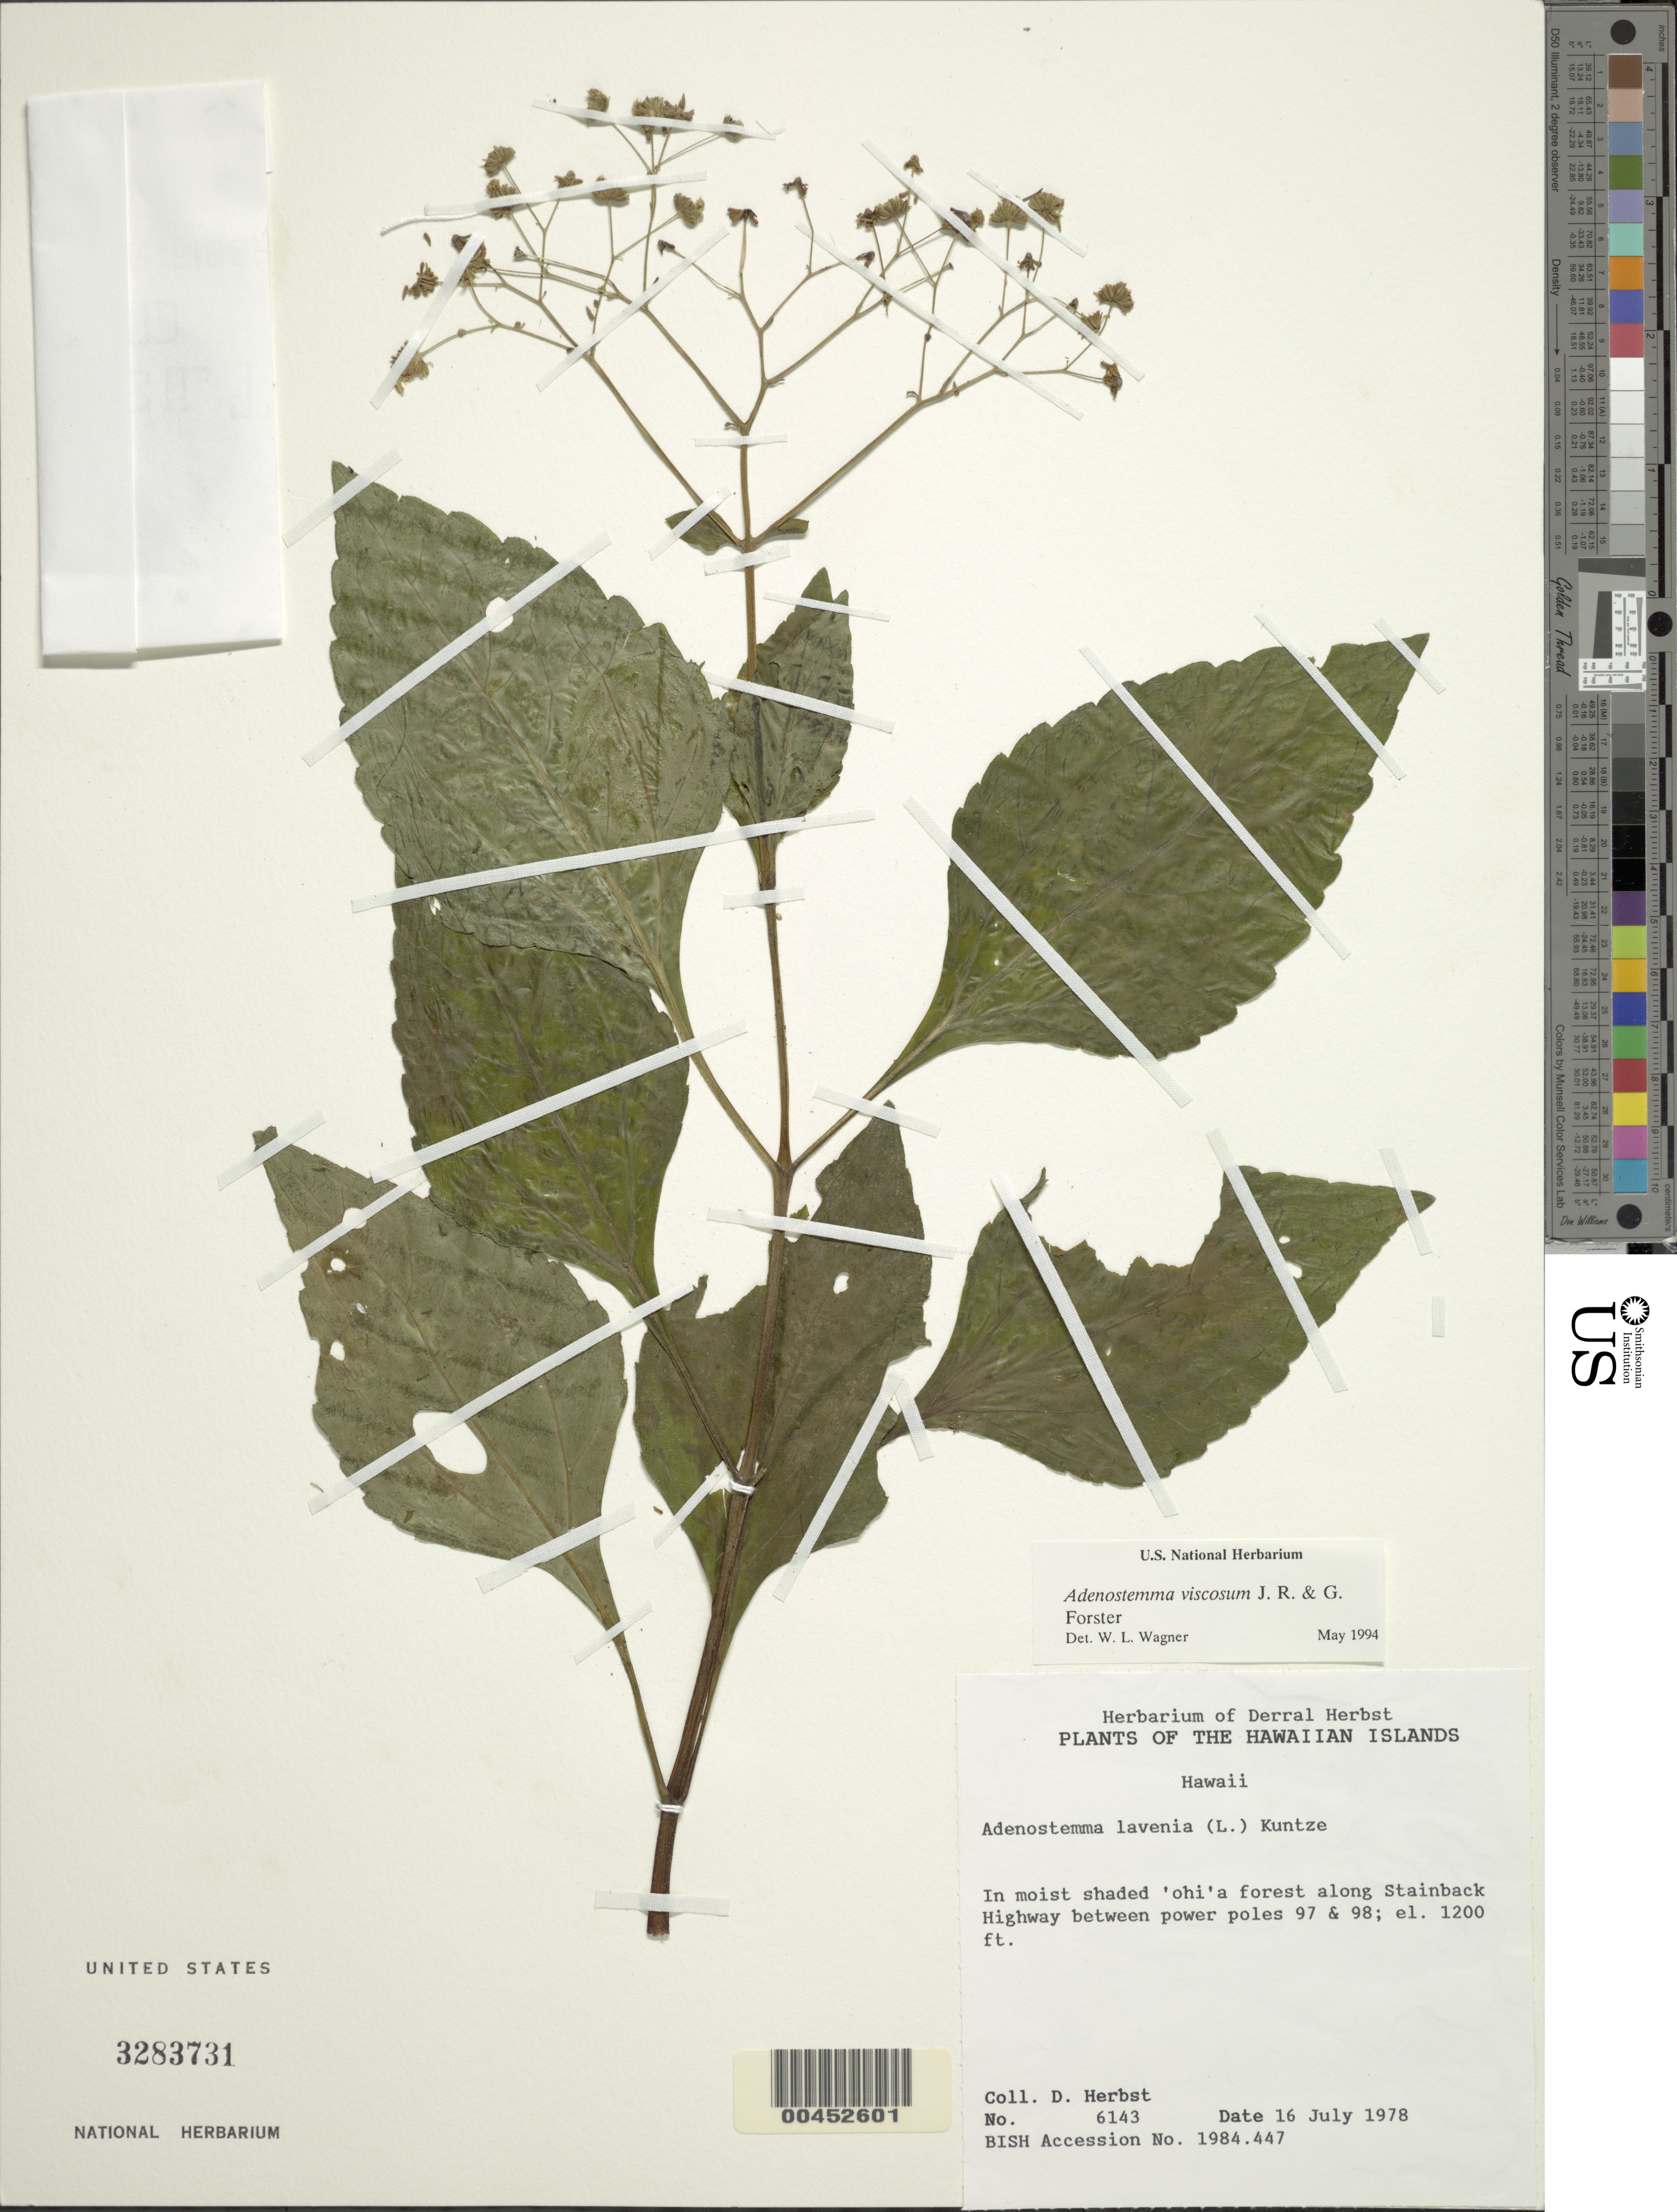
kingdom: Plantae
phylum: Tracheophyta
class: Magnoliopsida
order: Asterales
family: Asteraceae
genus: Adenostemma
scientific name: Adenostemma viscosum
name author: J.R. Forst. & G. Forst.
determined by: Wagner, W. L., (BOT), Smithsonian Institution - National Museum of Natural History (UNITED STATES)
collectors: D. R. Herbst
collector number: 6143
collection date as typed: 16 Jul 1978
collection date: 1978-07-16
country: United States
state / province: Hawaii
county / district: Hawaii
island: Hawaii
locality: Along Stainback Highway between power poles 97 and 98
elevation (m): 366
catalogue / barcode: US 3283731